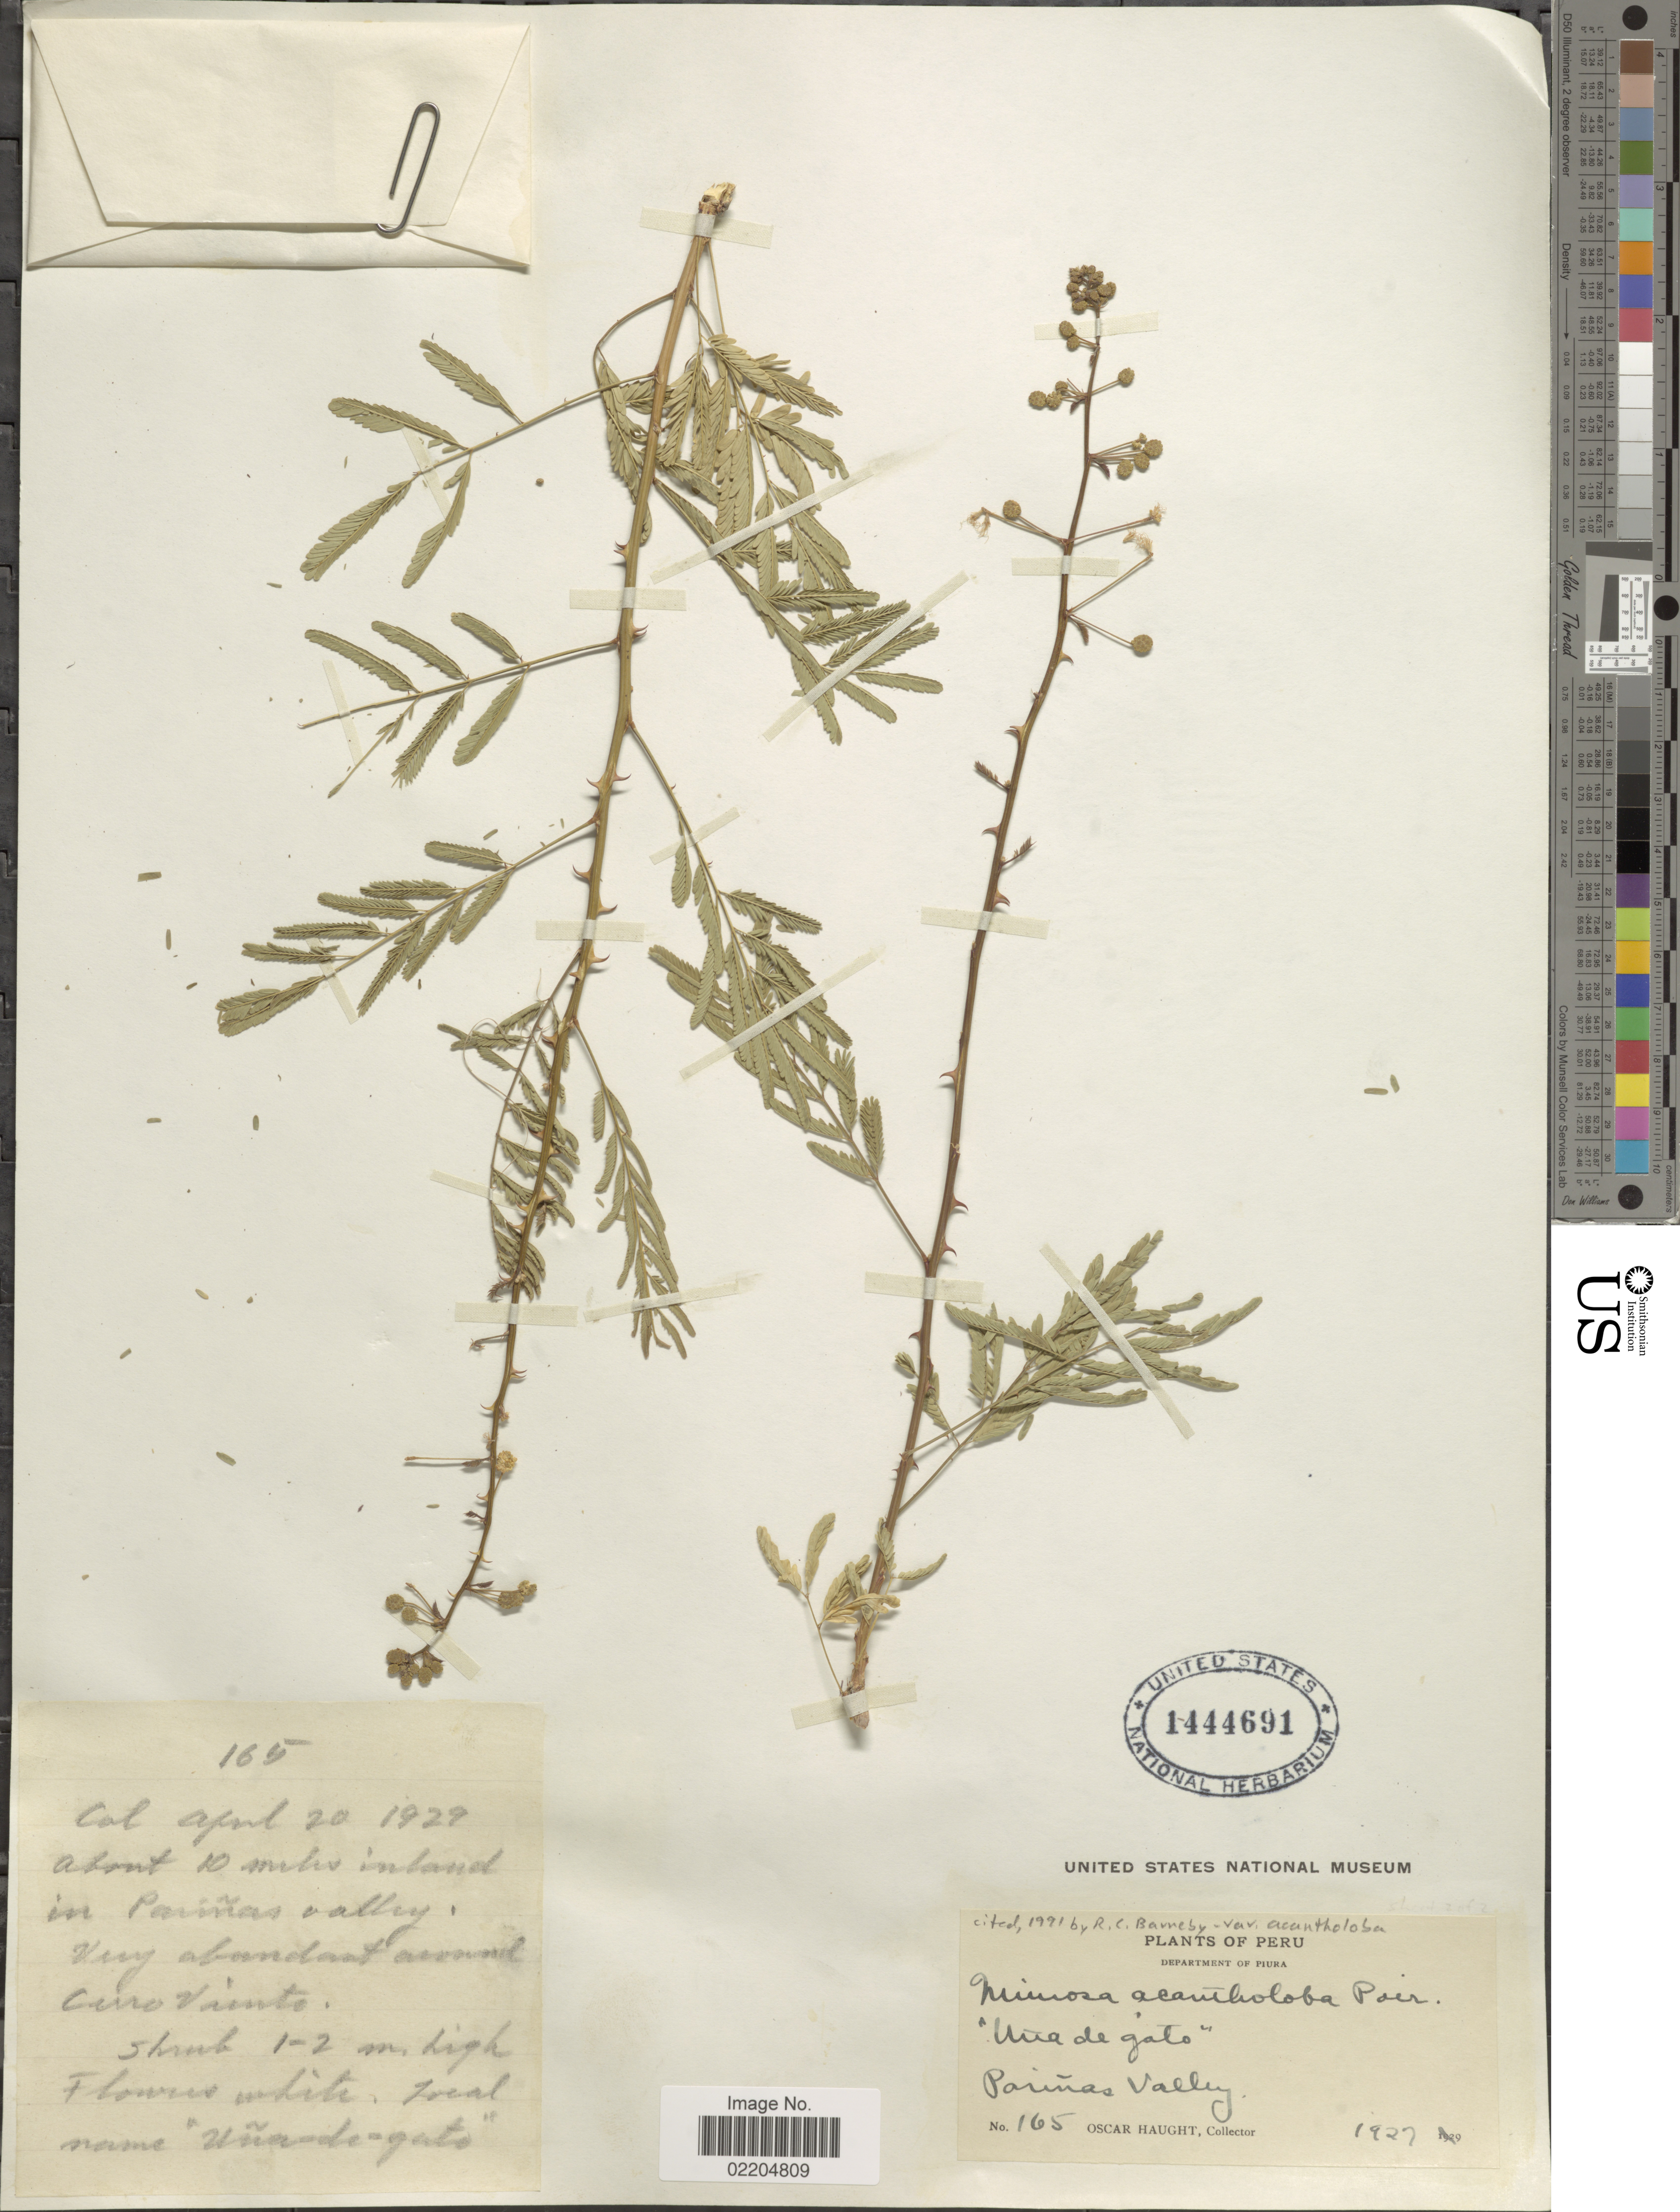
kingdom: Plantae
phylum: Tracheophyta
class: Magnoliopsida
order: Fabales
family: Fabaceae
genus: Mimosa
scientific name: Mimosa acantholoba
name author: (Willd.) Poir.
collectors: O. Haught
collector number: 165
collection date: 1929-04-20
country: Peru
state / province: Piura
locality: About 10 miles inland in Parinas Valley, Department of Piura.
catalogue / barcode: US 1444691